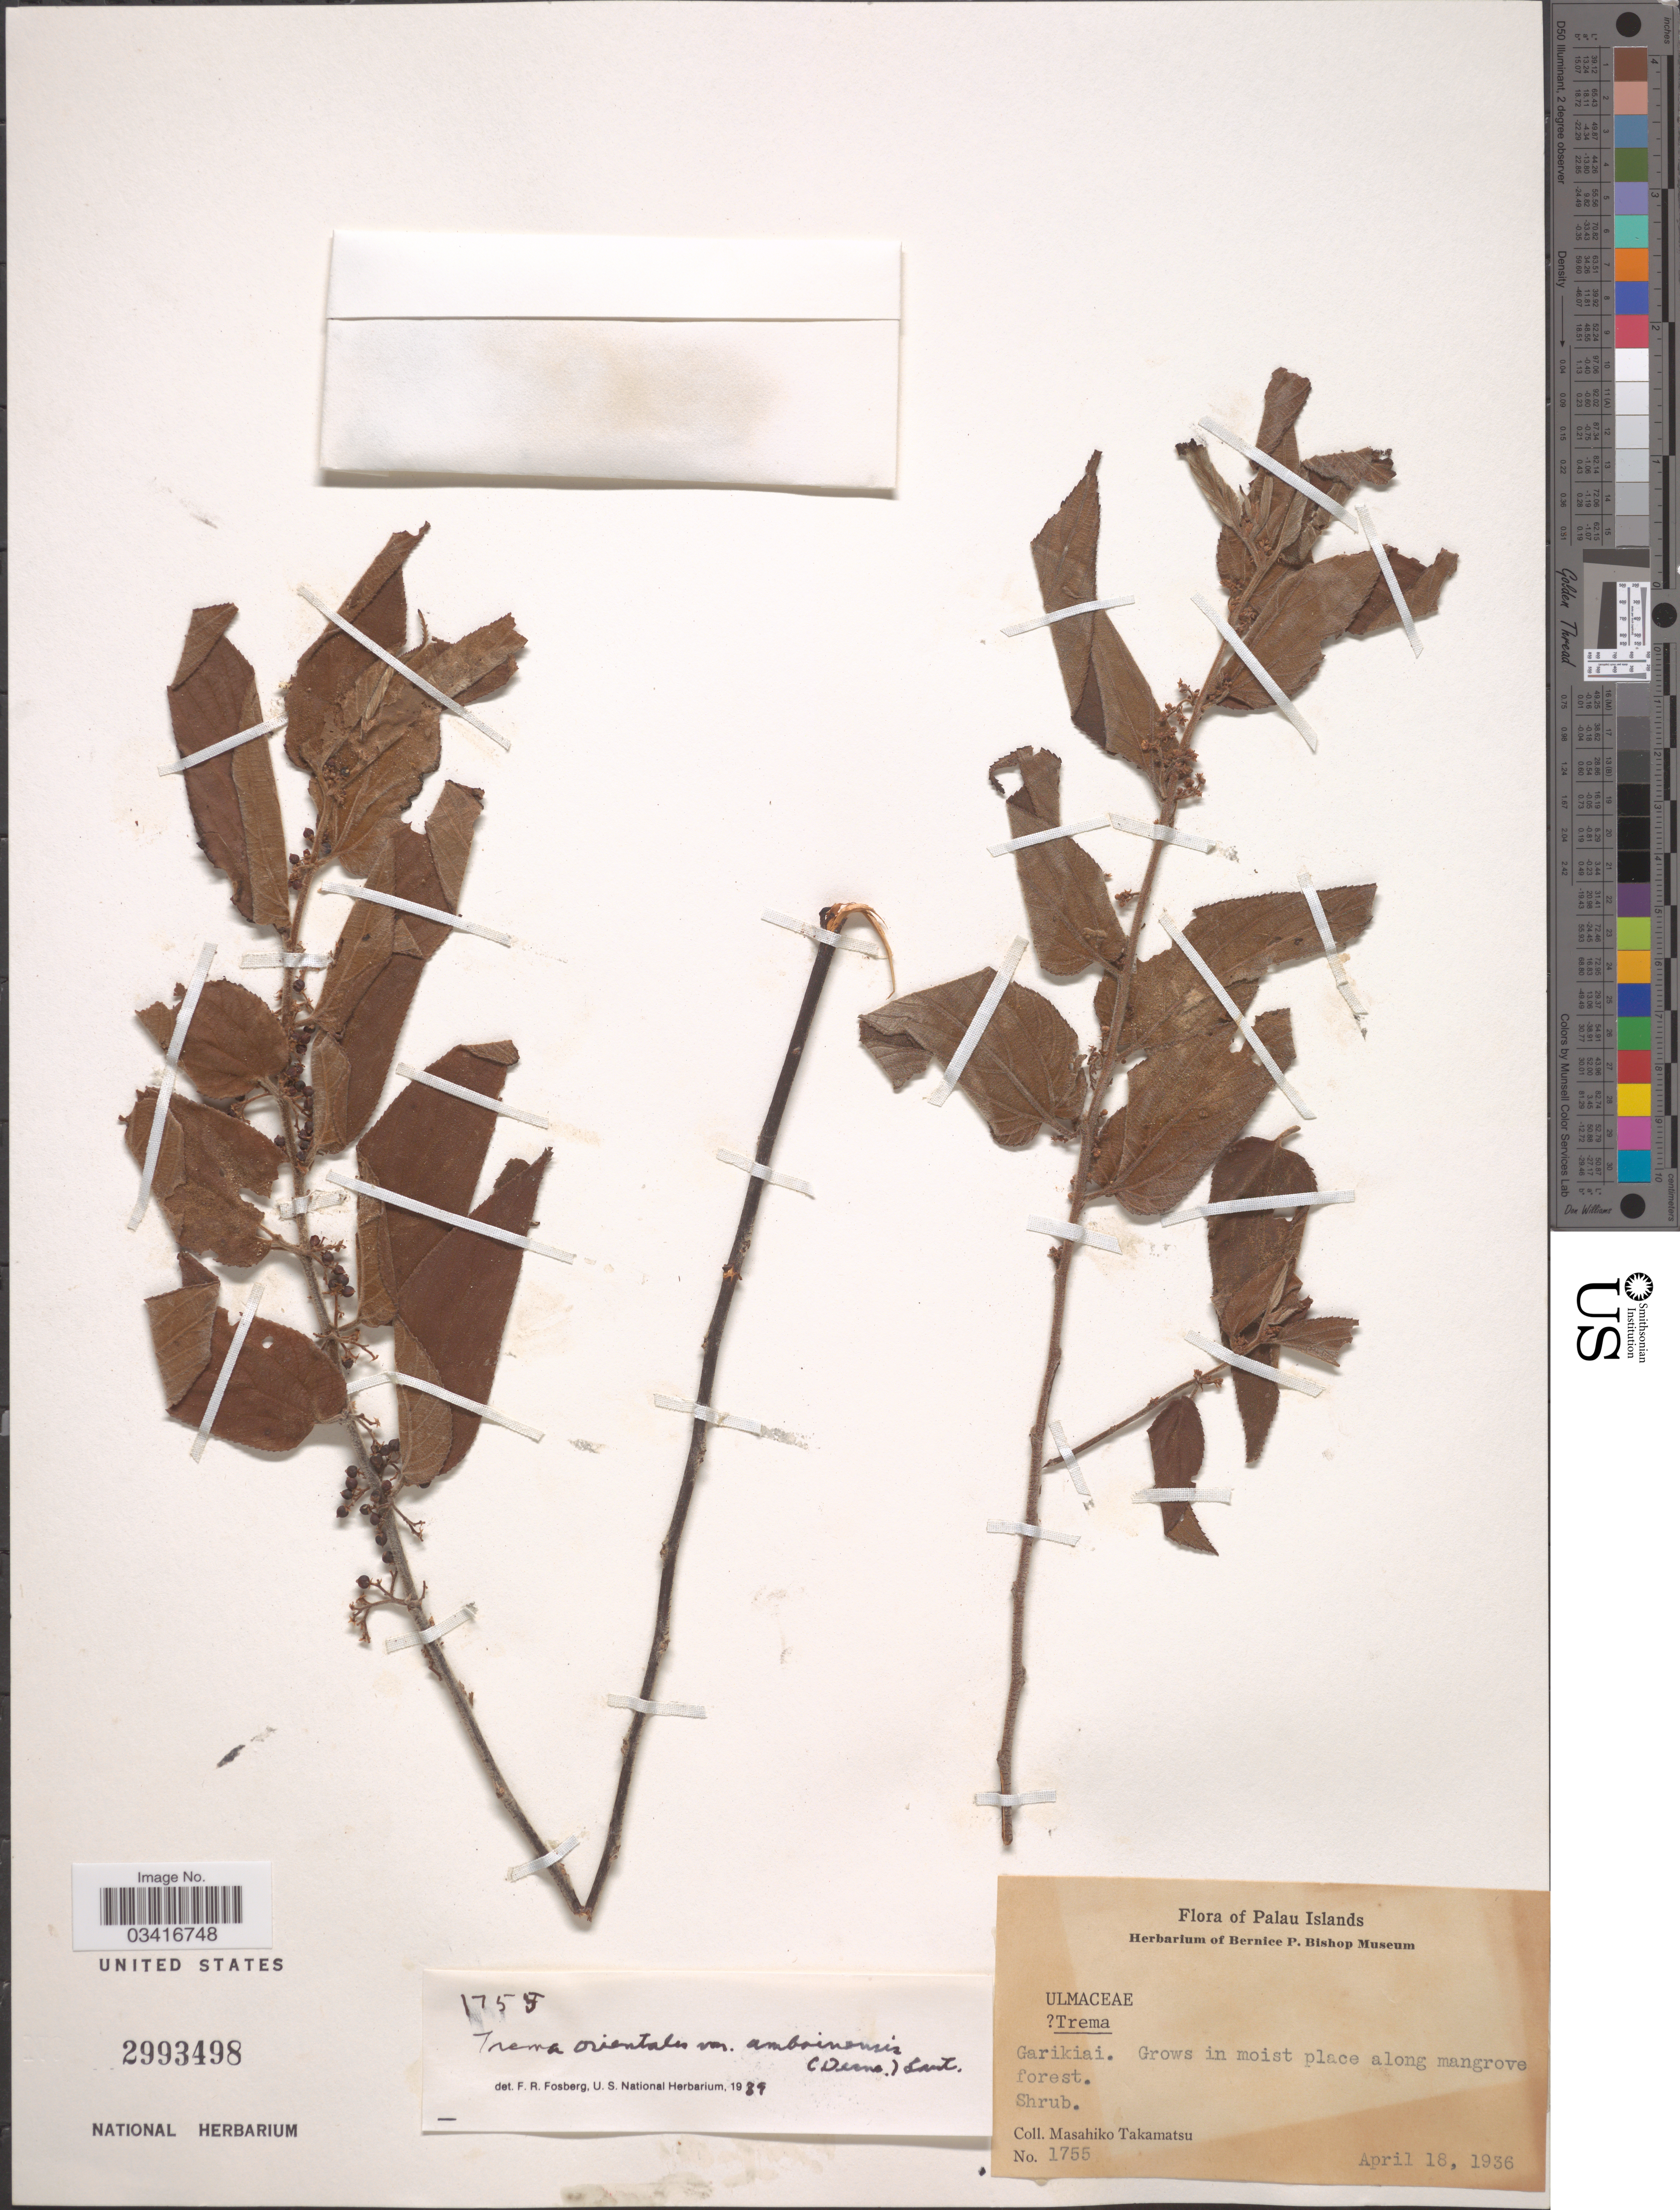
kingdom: Plantae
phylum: Tracheophyta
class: Magnoliopsida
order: Rosales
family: Cannabaceae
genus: Trema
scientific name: Trema orientale var. amboinensis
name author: (Willd.) Lauterb.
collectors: M. Takamatsu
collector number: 1755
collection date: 1936-04-18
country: Palau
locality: Palau Island. Garikiai.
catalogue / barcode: US 2993498